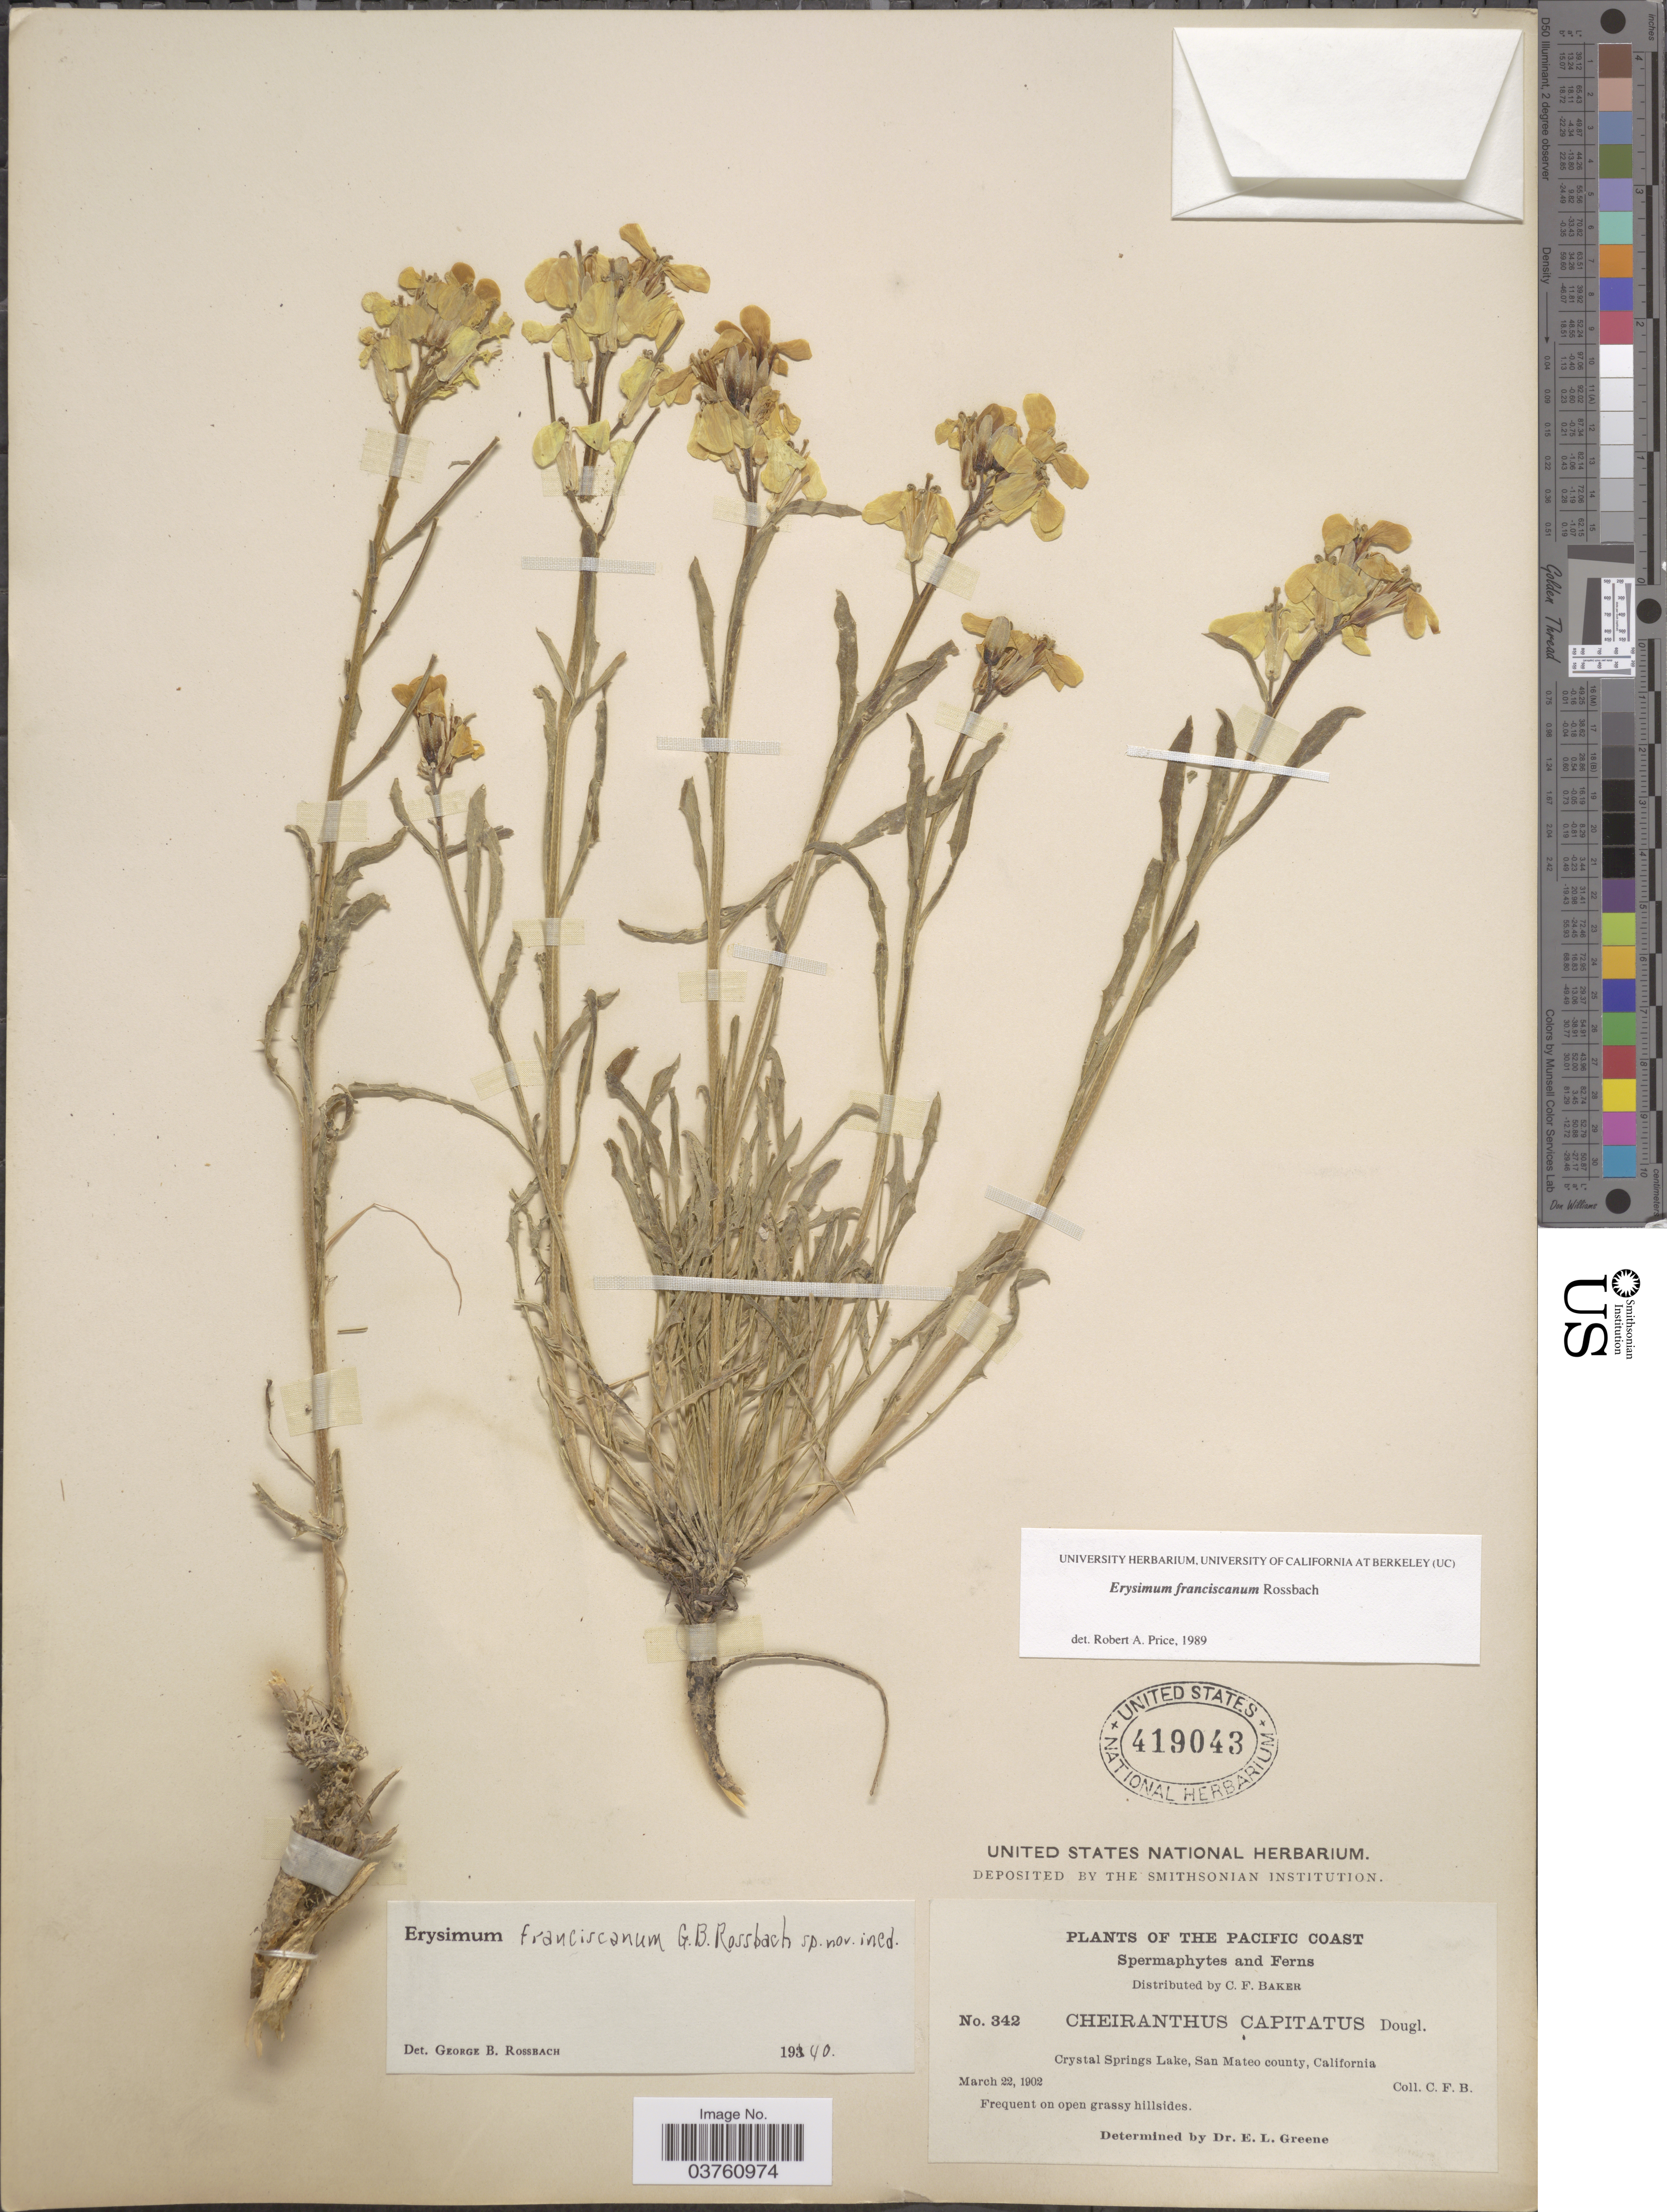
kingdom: Plantae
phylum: Tracheophyta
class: Magnoliopsida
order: Brassicales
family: Brassicaceae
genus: Erysimum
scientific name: Erysimum franciscanum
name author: Rossbach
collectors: C. F. Baker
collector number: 342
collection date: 1902-03-22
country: United States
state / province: California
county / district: San Mateo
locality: The Pacific Coast. Crystal Springs Lake, San Mateo County.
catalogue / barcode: US 419043